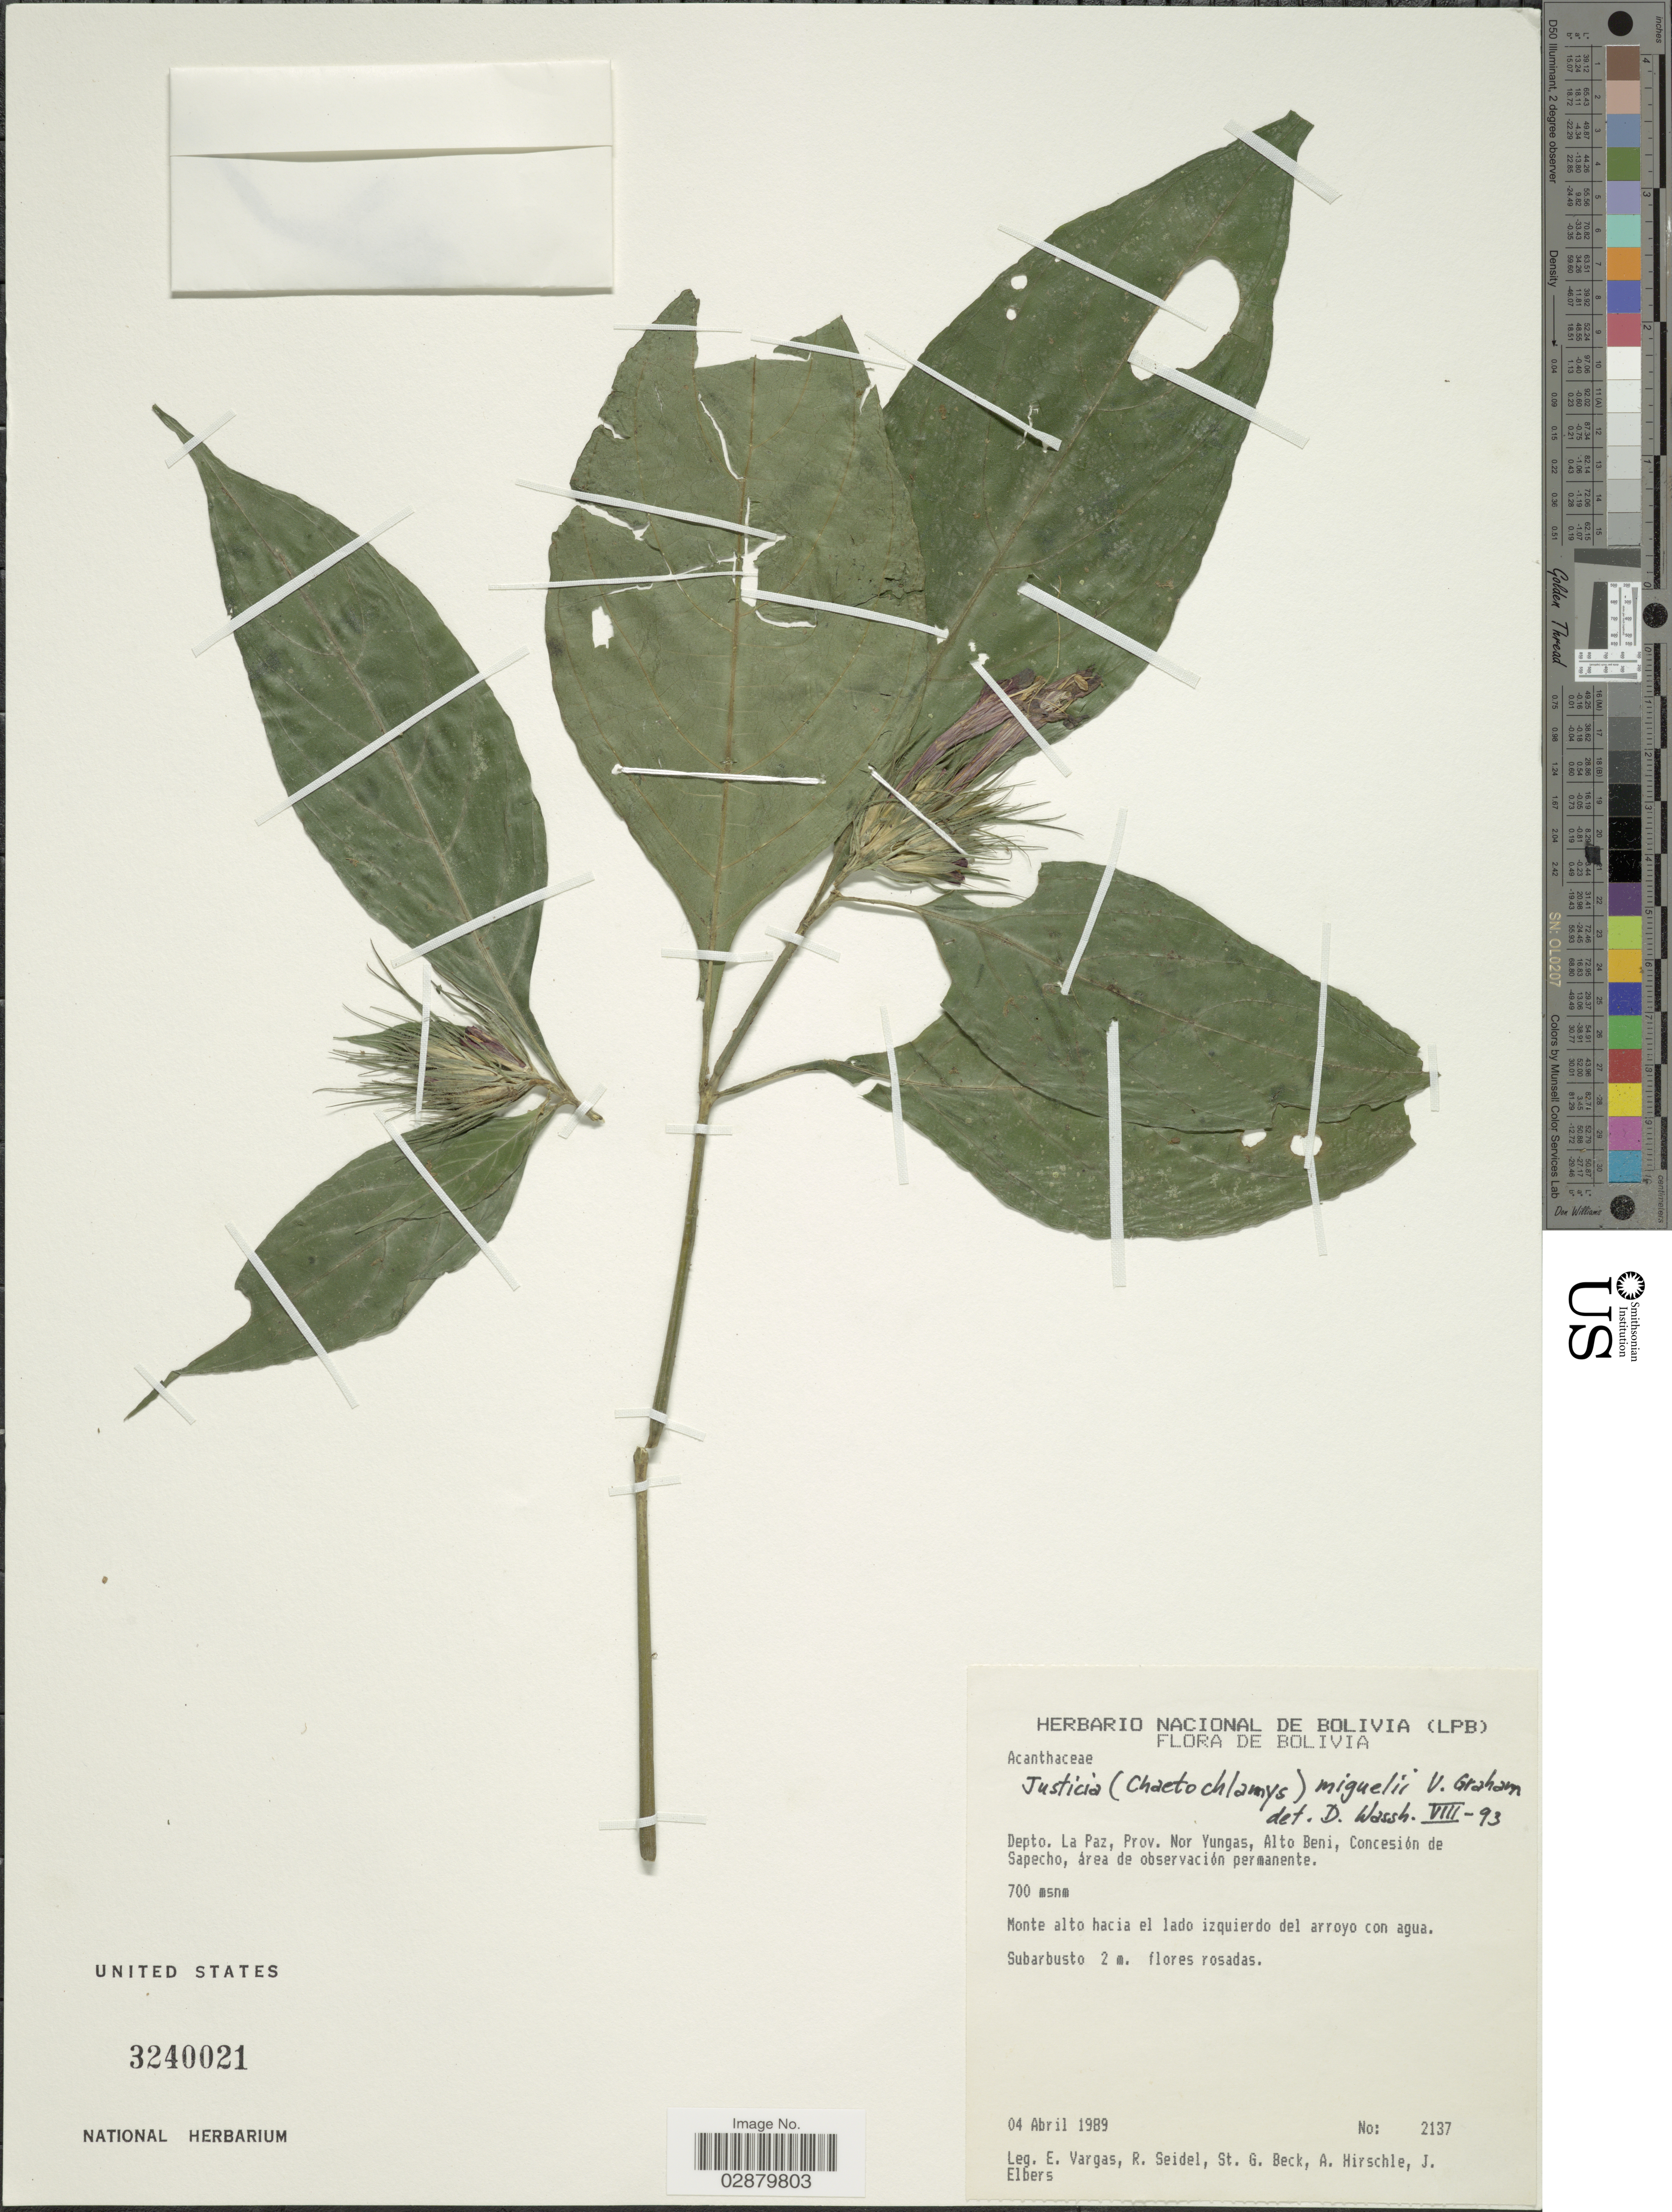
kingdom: Plantae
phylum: Tracheophyta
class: Magnoliopsida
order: Lamiales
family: Acanthaceae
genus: Justicia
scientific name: Justicia miguelii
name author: V.A.W. Graham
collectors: E. Vargas, R. Seidel, S. G. Beck, A. Hirschle & J. Elbers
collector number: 2137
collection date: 1989-04-04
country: Bolivia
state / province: La Paz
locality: Depto. La Paz, Prov. Nor Yungas, Alto Beni, Concesión de Sapecho, área de observación permanente.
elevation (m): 700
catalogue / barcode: US 3240021